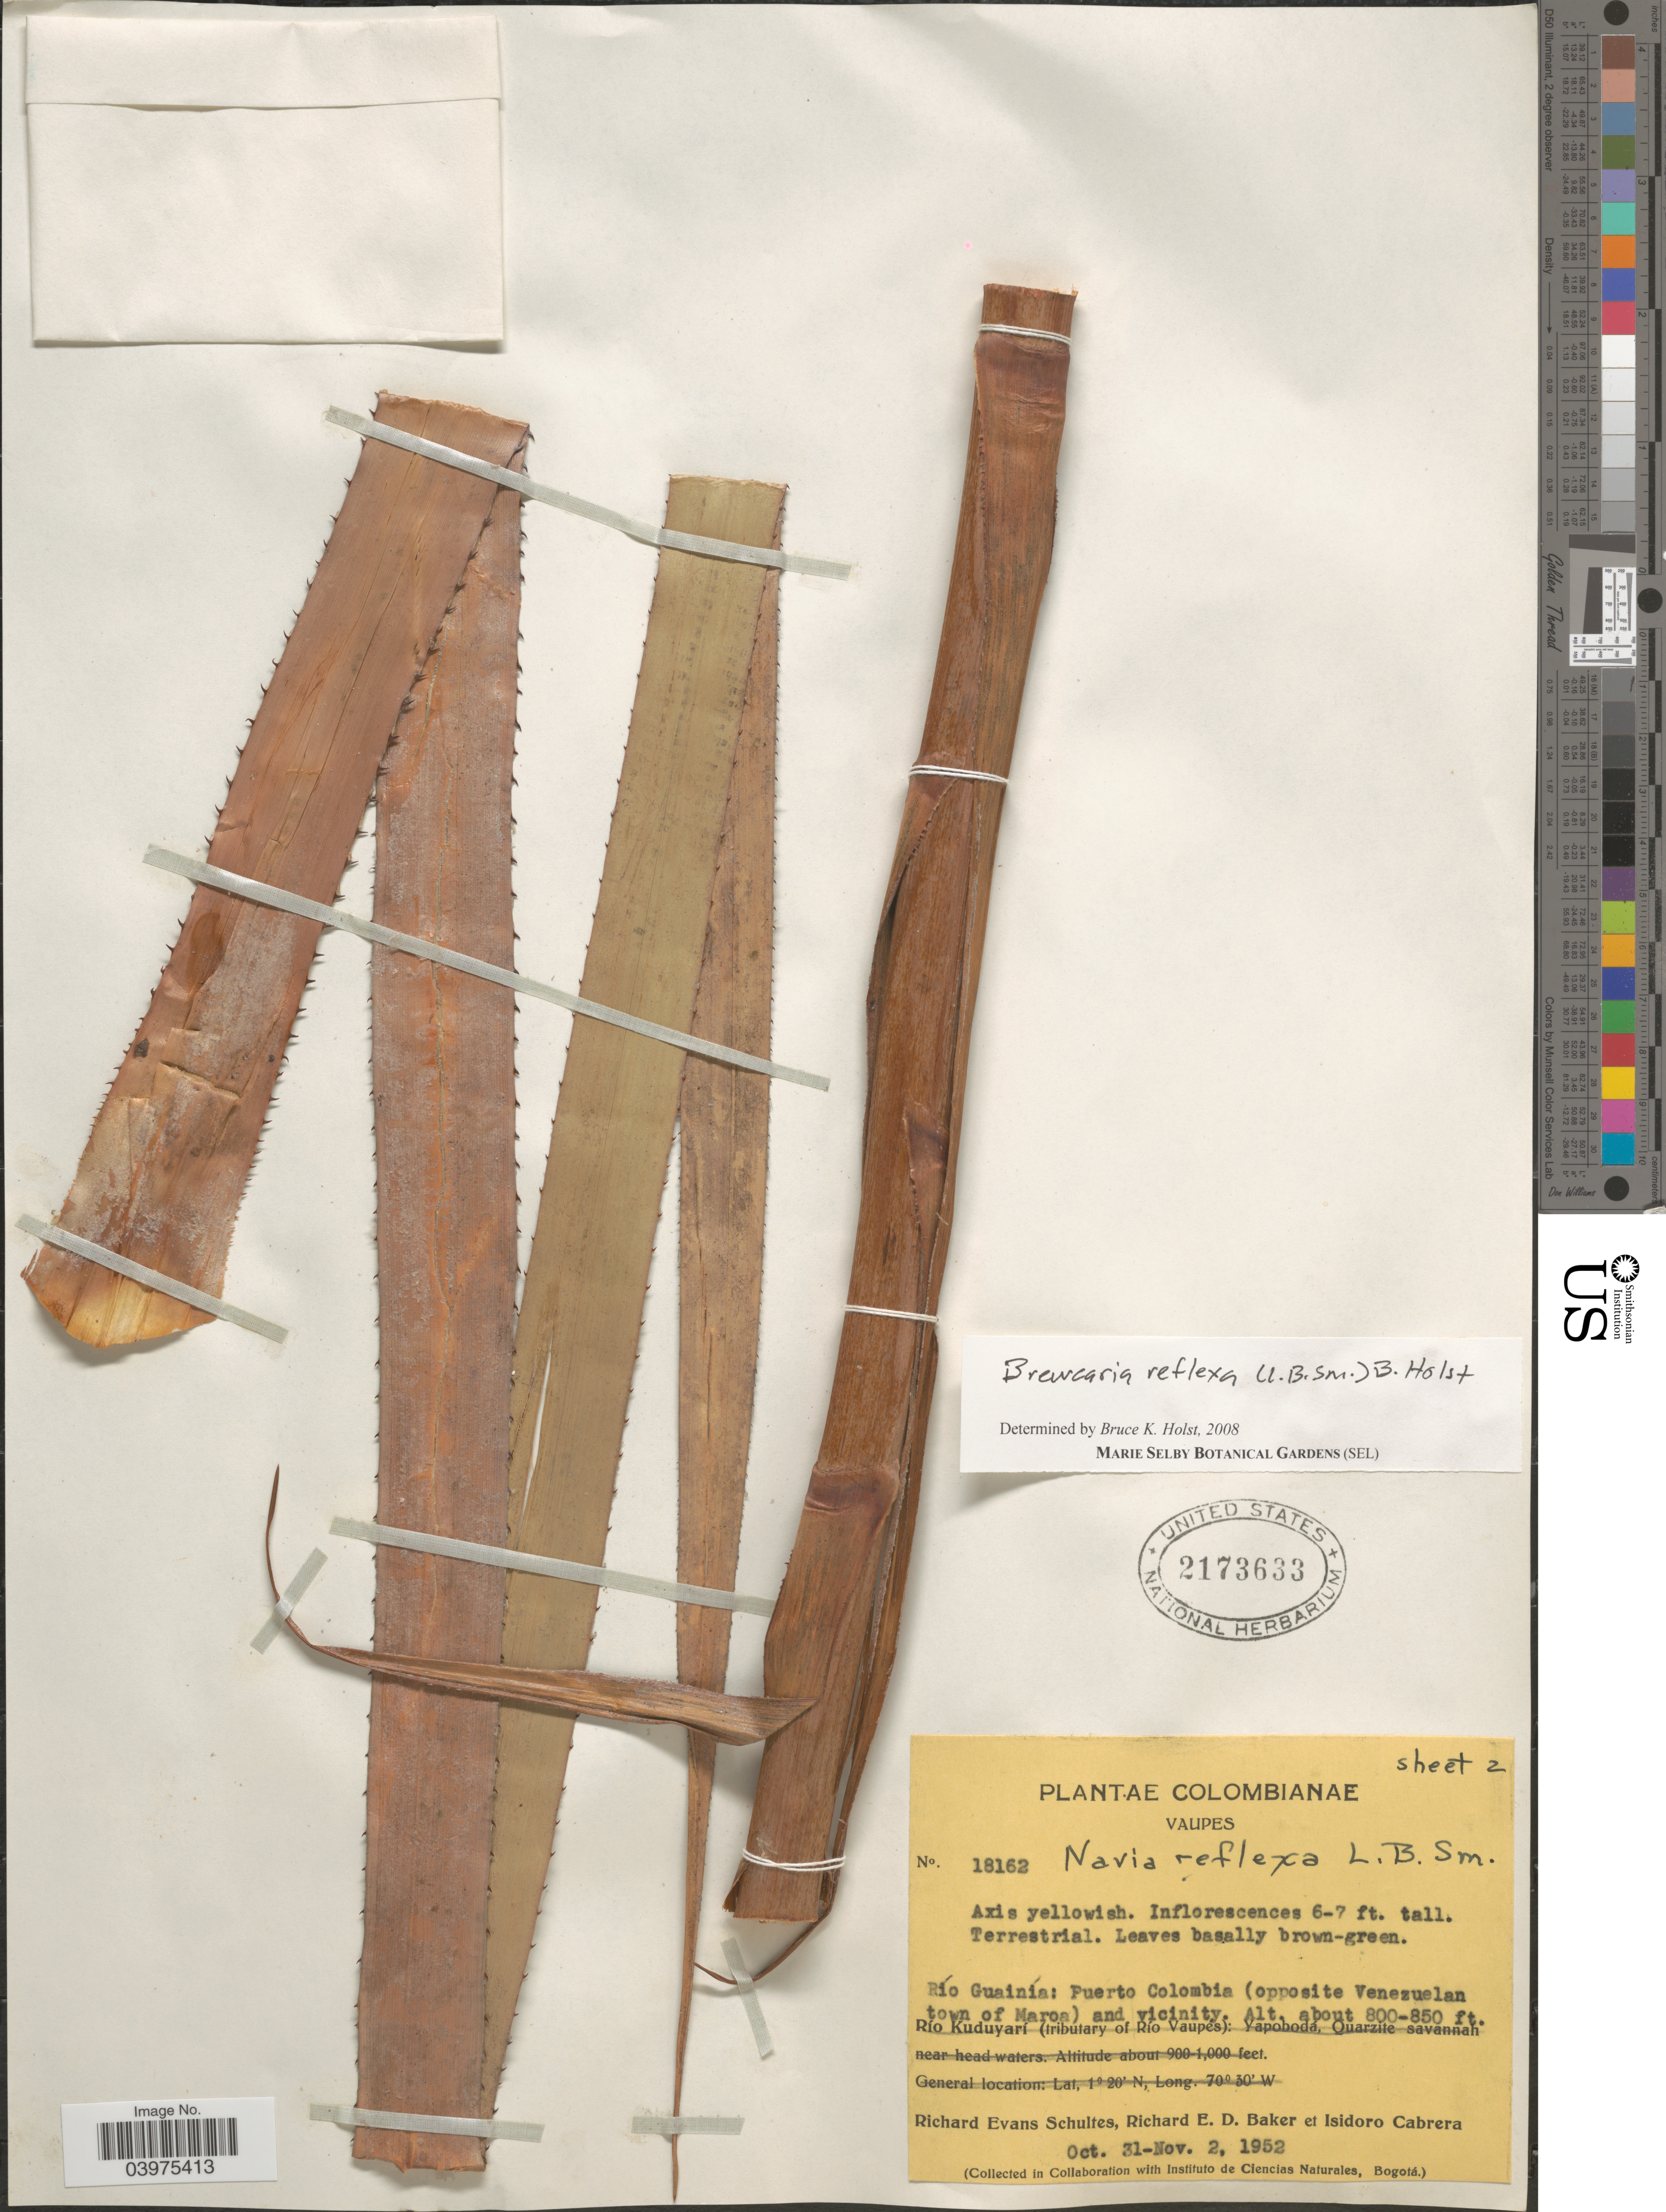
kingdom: Plantae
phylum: Tracheophyta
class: Liliopsida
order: Poales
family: Bromeliaceae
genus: Brewcaria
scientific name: Brewcaria reflexa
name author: (L.B. Sm.) B. Holst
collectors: R. E. Schultes, R. E. D. Baker & I. Cabrera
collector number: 18162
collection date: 1952-10-31/1952-11-02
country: Colombia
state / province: Vaupés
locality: Río Guainía: Puerto Colombia (opposite Venezuelan town of Maroa) and vicinity.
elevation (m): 244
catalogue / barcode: US 2173633